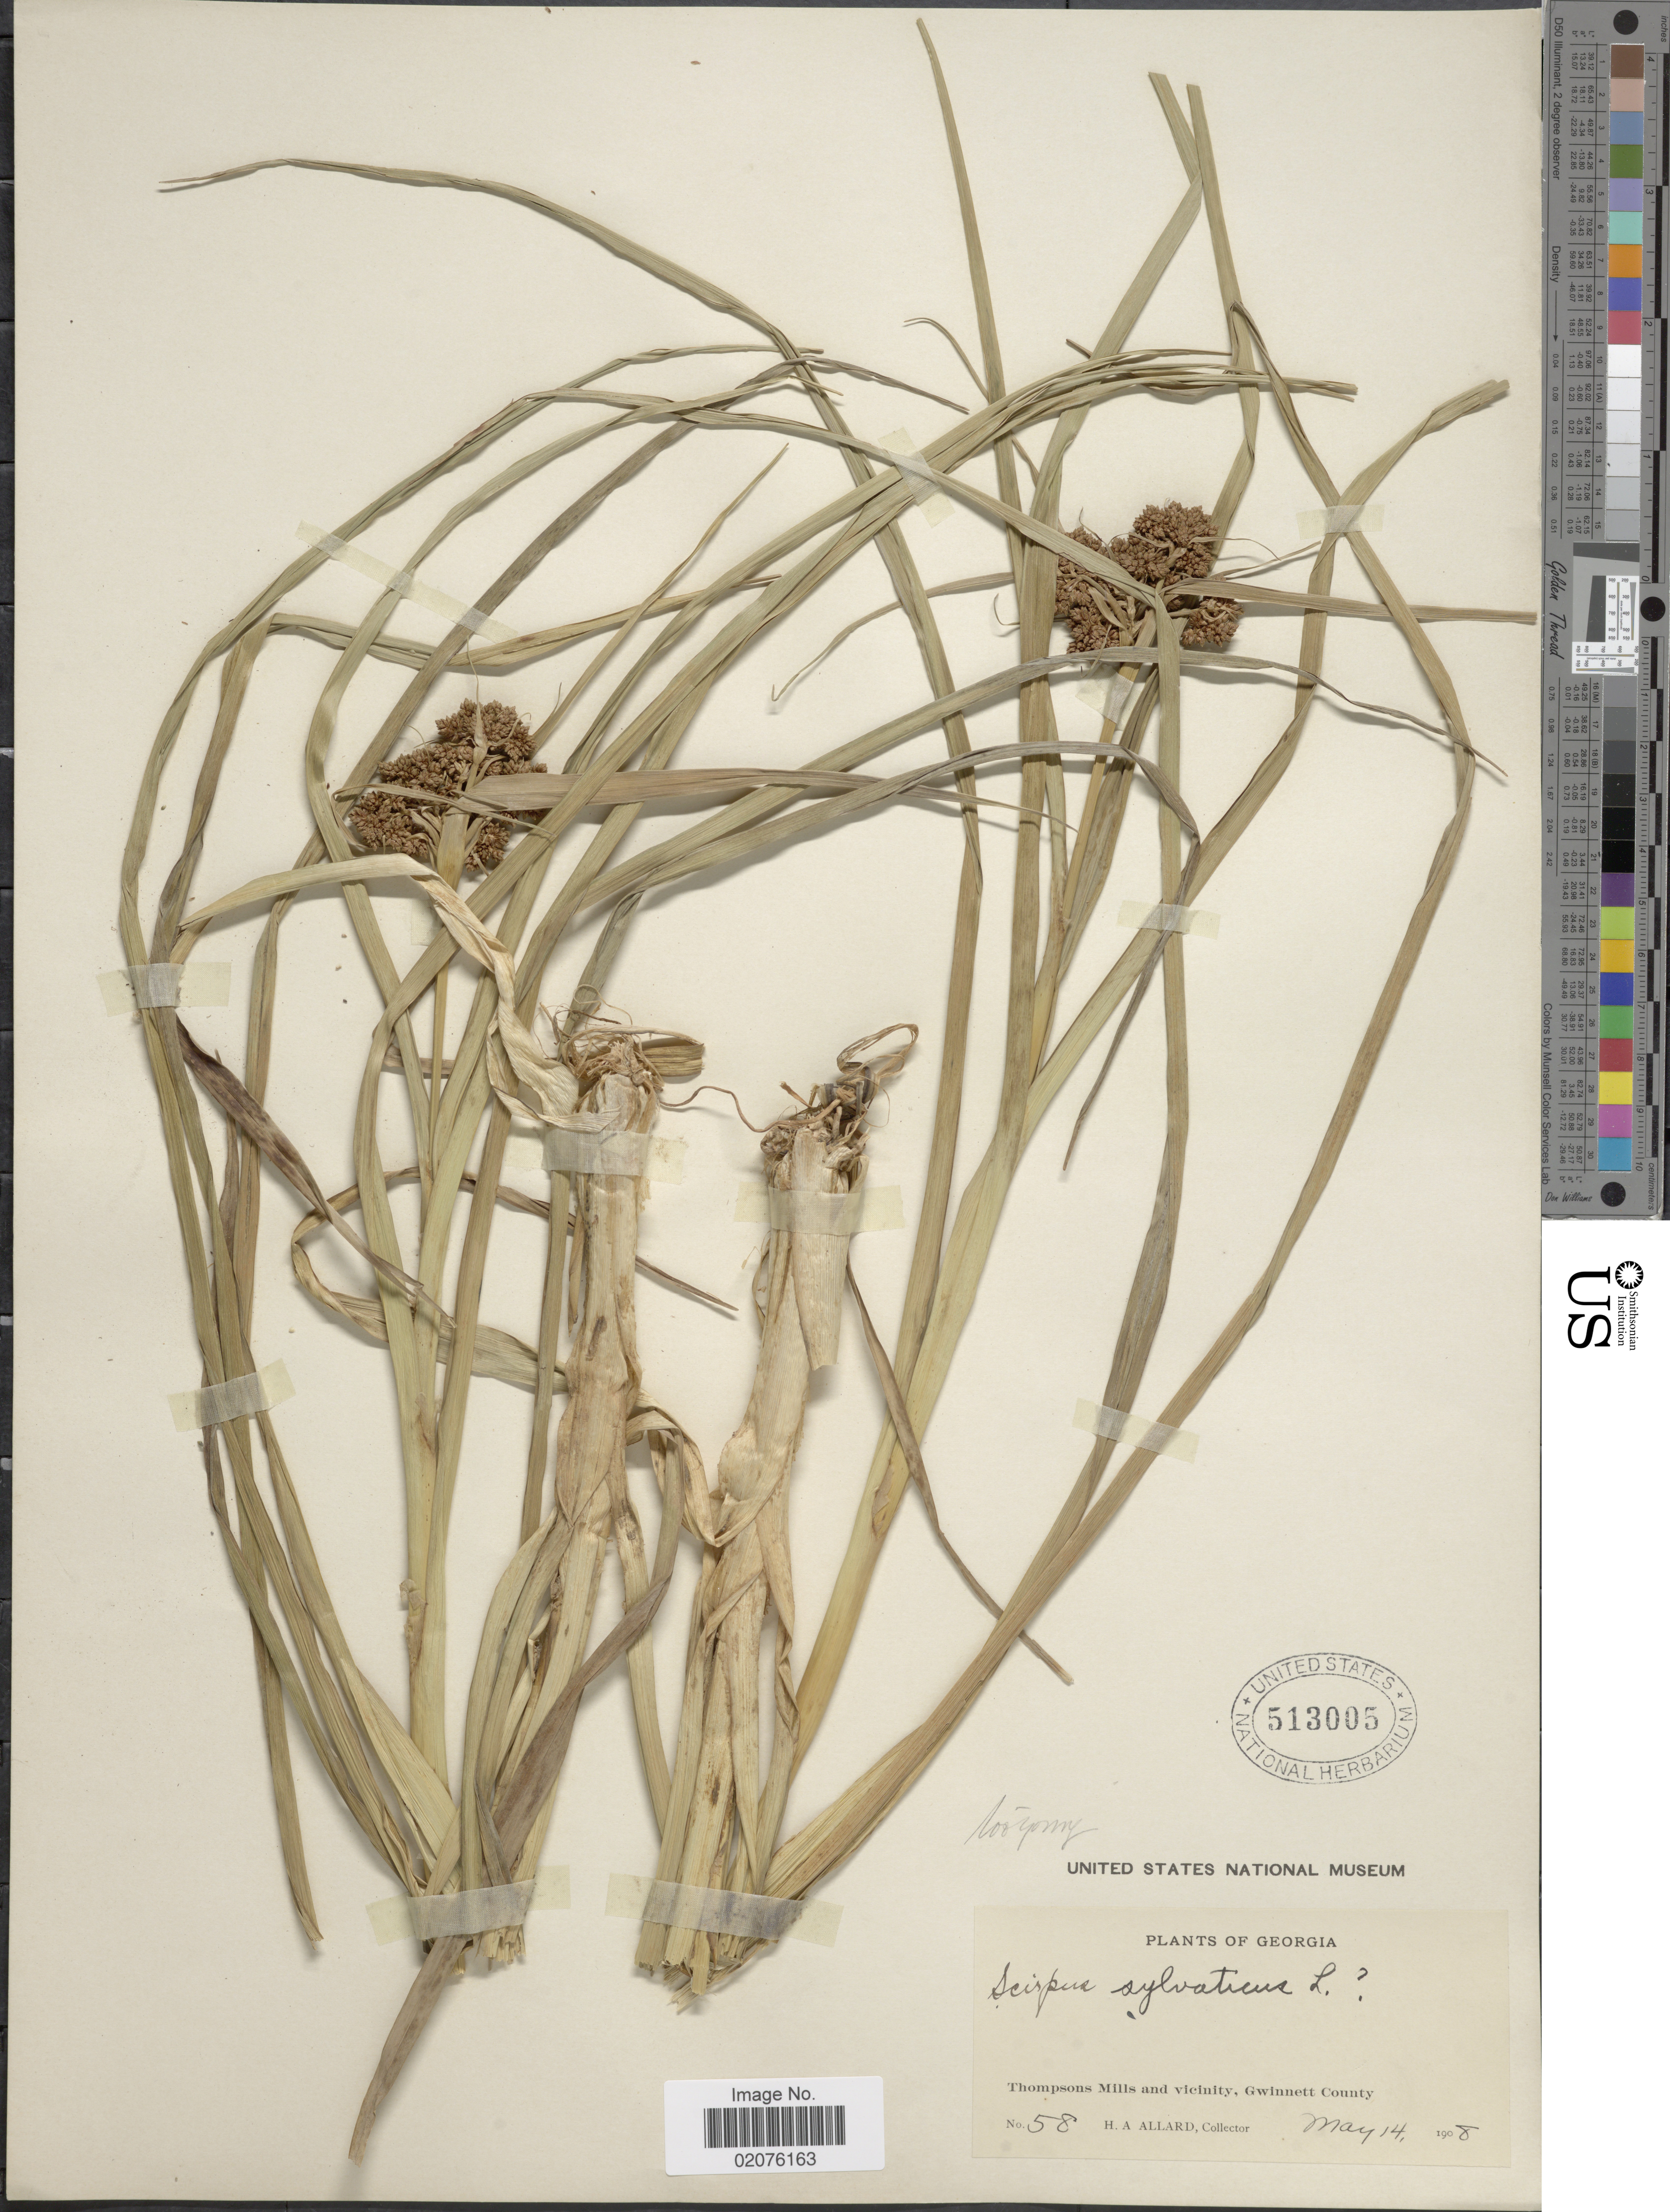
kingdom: Plantae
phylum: Tracheophyta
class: Liliopsida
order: Poales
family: Cyperaceae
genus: Scirpus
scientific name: Scirpus sp.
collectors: H. A. Allard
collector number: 58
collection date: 1908-05-14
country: United States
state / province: Georgia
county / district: Gwinnett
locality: Thompsons Mills and vicinity, Gwinnett County.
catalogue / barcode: US 513005